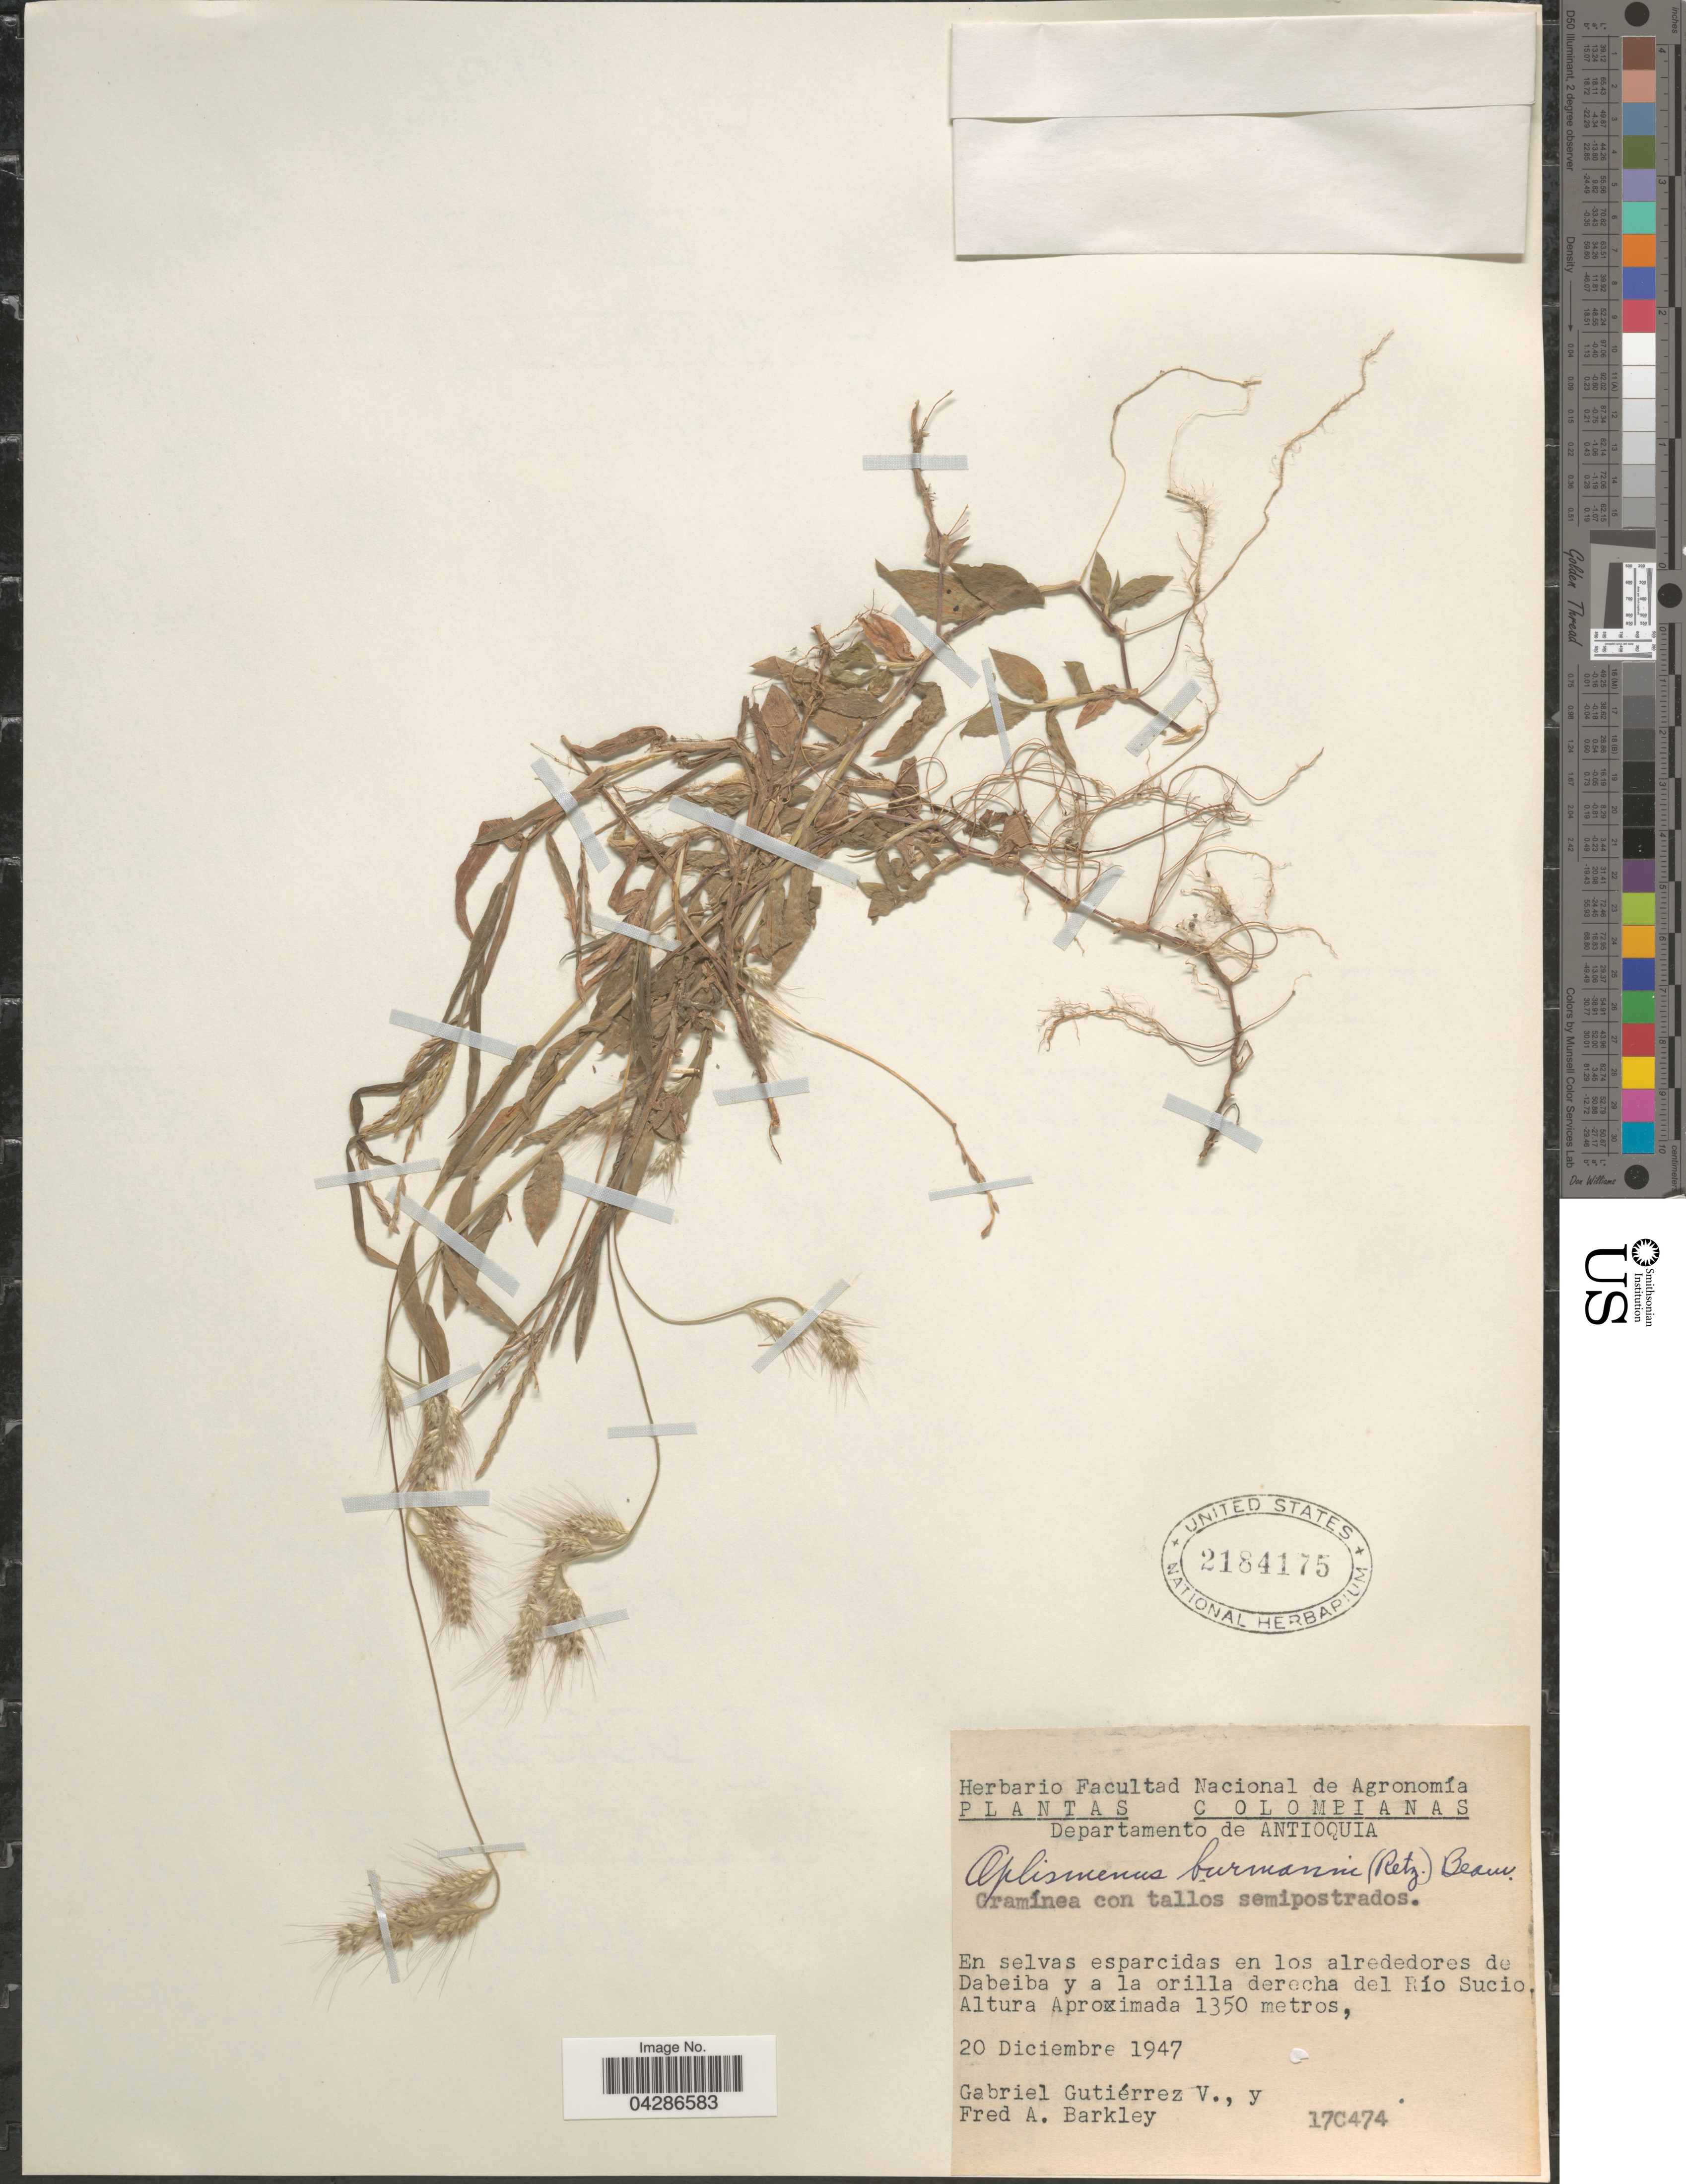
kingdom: Plantae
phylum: Tracheophyta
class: Liliopsida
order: Poales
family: Poaceae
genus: Oplismenus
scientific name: Oplismenus burmannii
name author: (Retz.) P. Beauv.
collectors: G. Gutiérrez V. & F. A. Barkley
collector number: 17C474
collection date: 1947-12-20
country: Colombia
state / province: Antioquia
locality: Departamento de Antioquia. En selvas esparcidas en los alrededores de Dabeiba y a la orilla derecha del Río Sucio.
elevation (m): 1350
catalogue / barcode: US 2184175